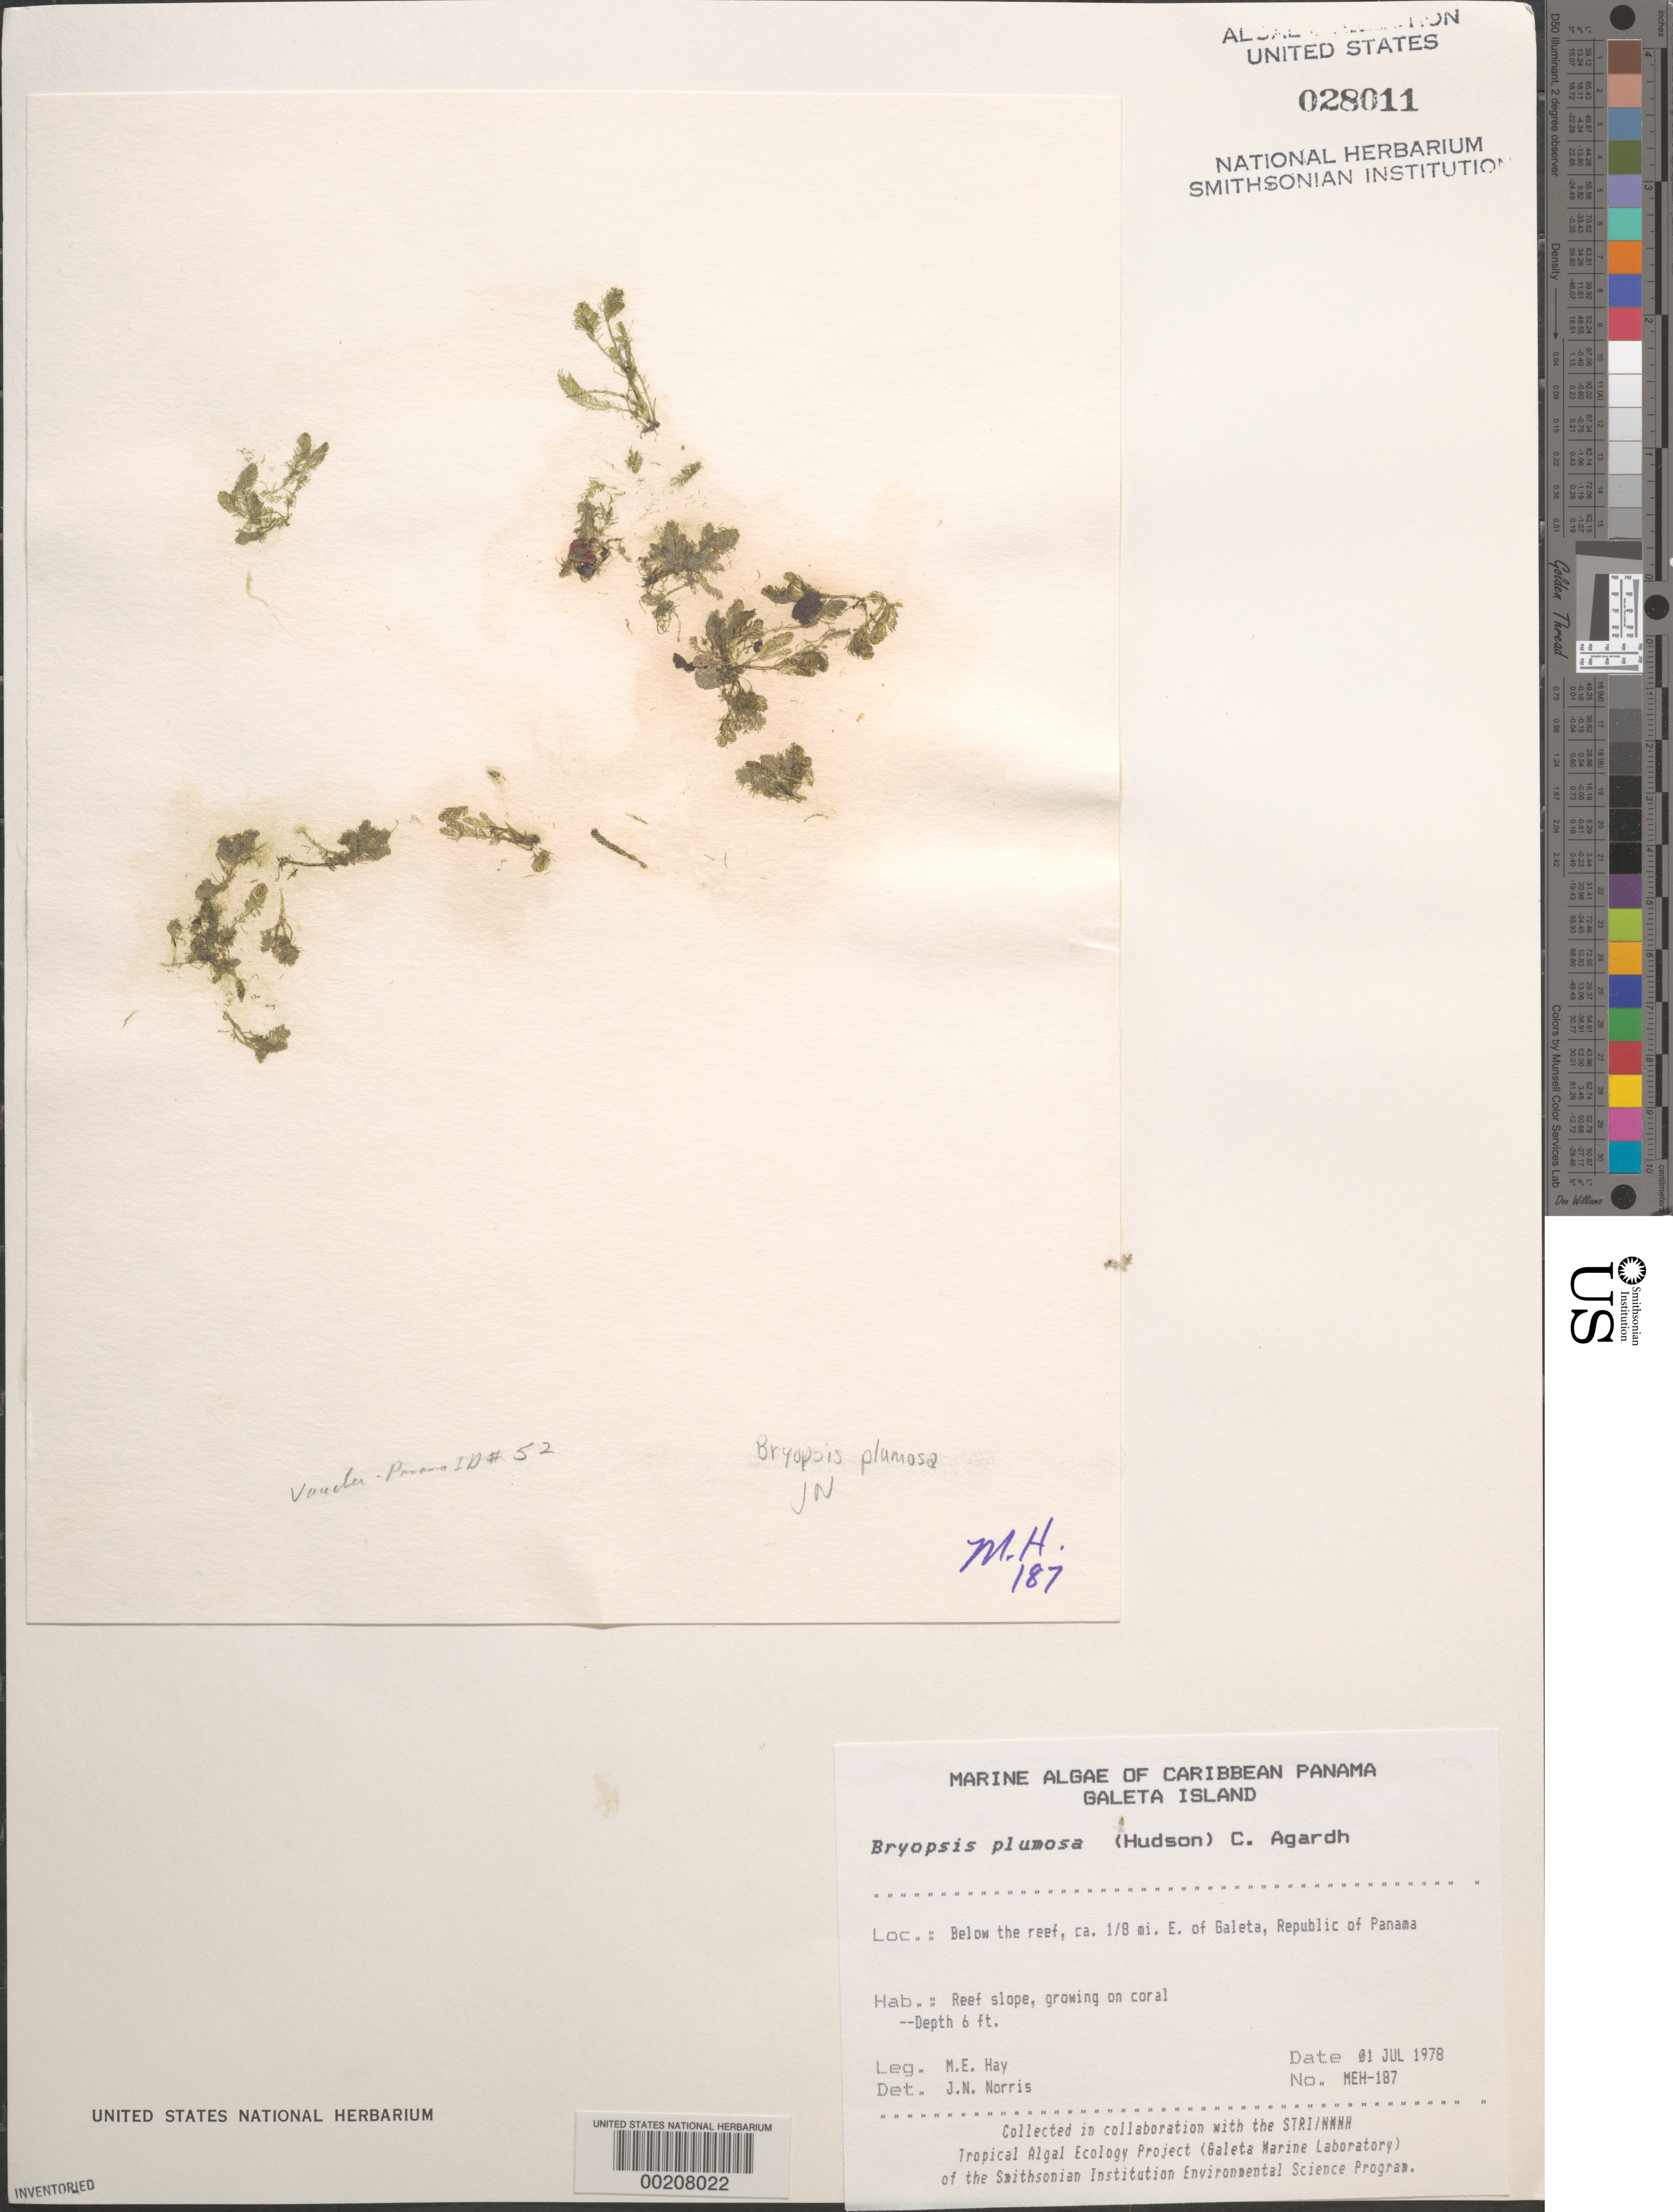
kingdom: Plantae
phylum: Chlorophyta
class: Ulvophyceae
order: Bryopsidales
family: Bryopsidaceae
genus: Bryopsis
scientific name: Bryopsis plumosa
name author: (Huds.) C. Agardh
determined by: Norris, James N.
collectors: M. E. Hay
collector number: MEH-187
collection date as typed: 01 Jul 1978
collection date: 1978-07-01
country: Panama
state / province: Colón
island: Galeta Island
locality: Ca. 1/8th mile east of Galeta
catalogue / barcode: US 28011